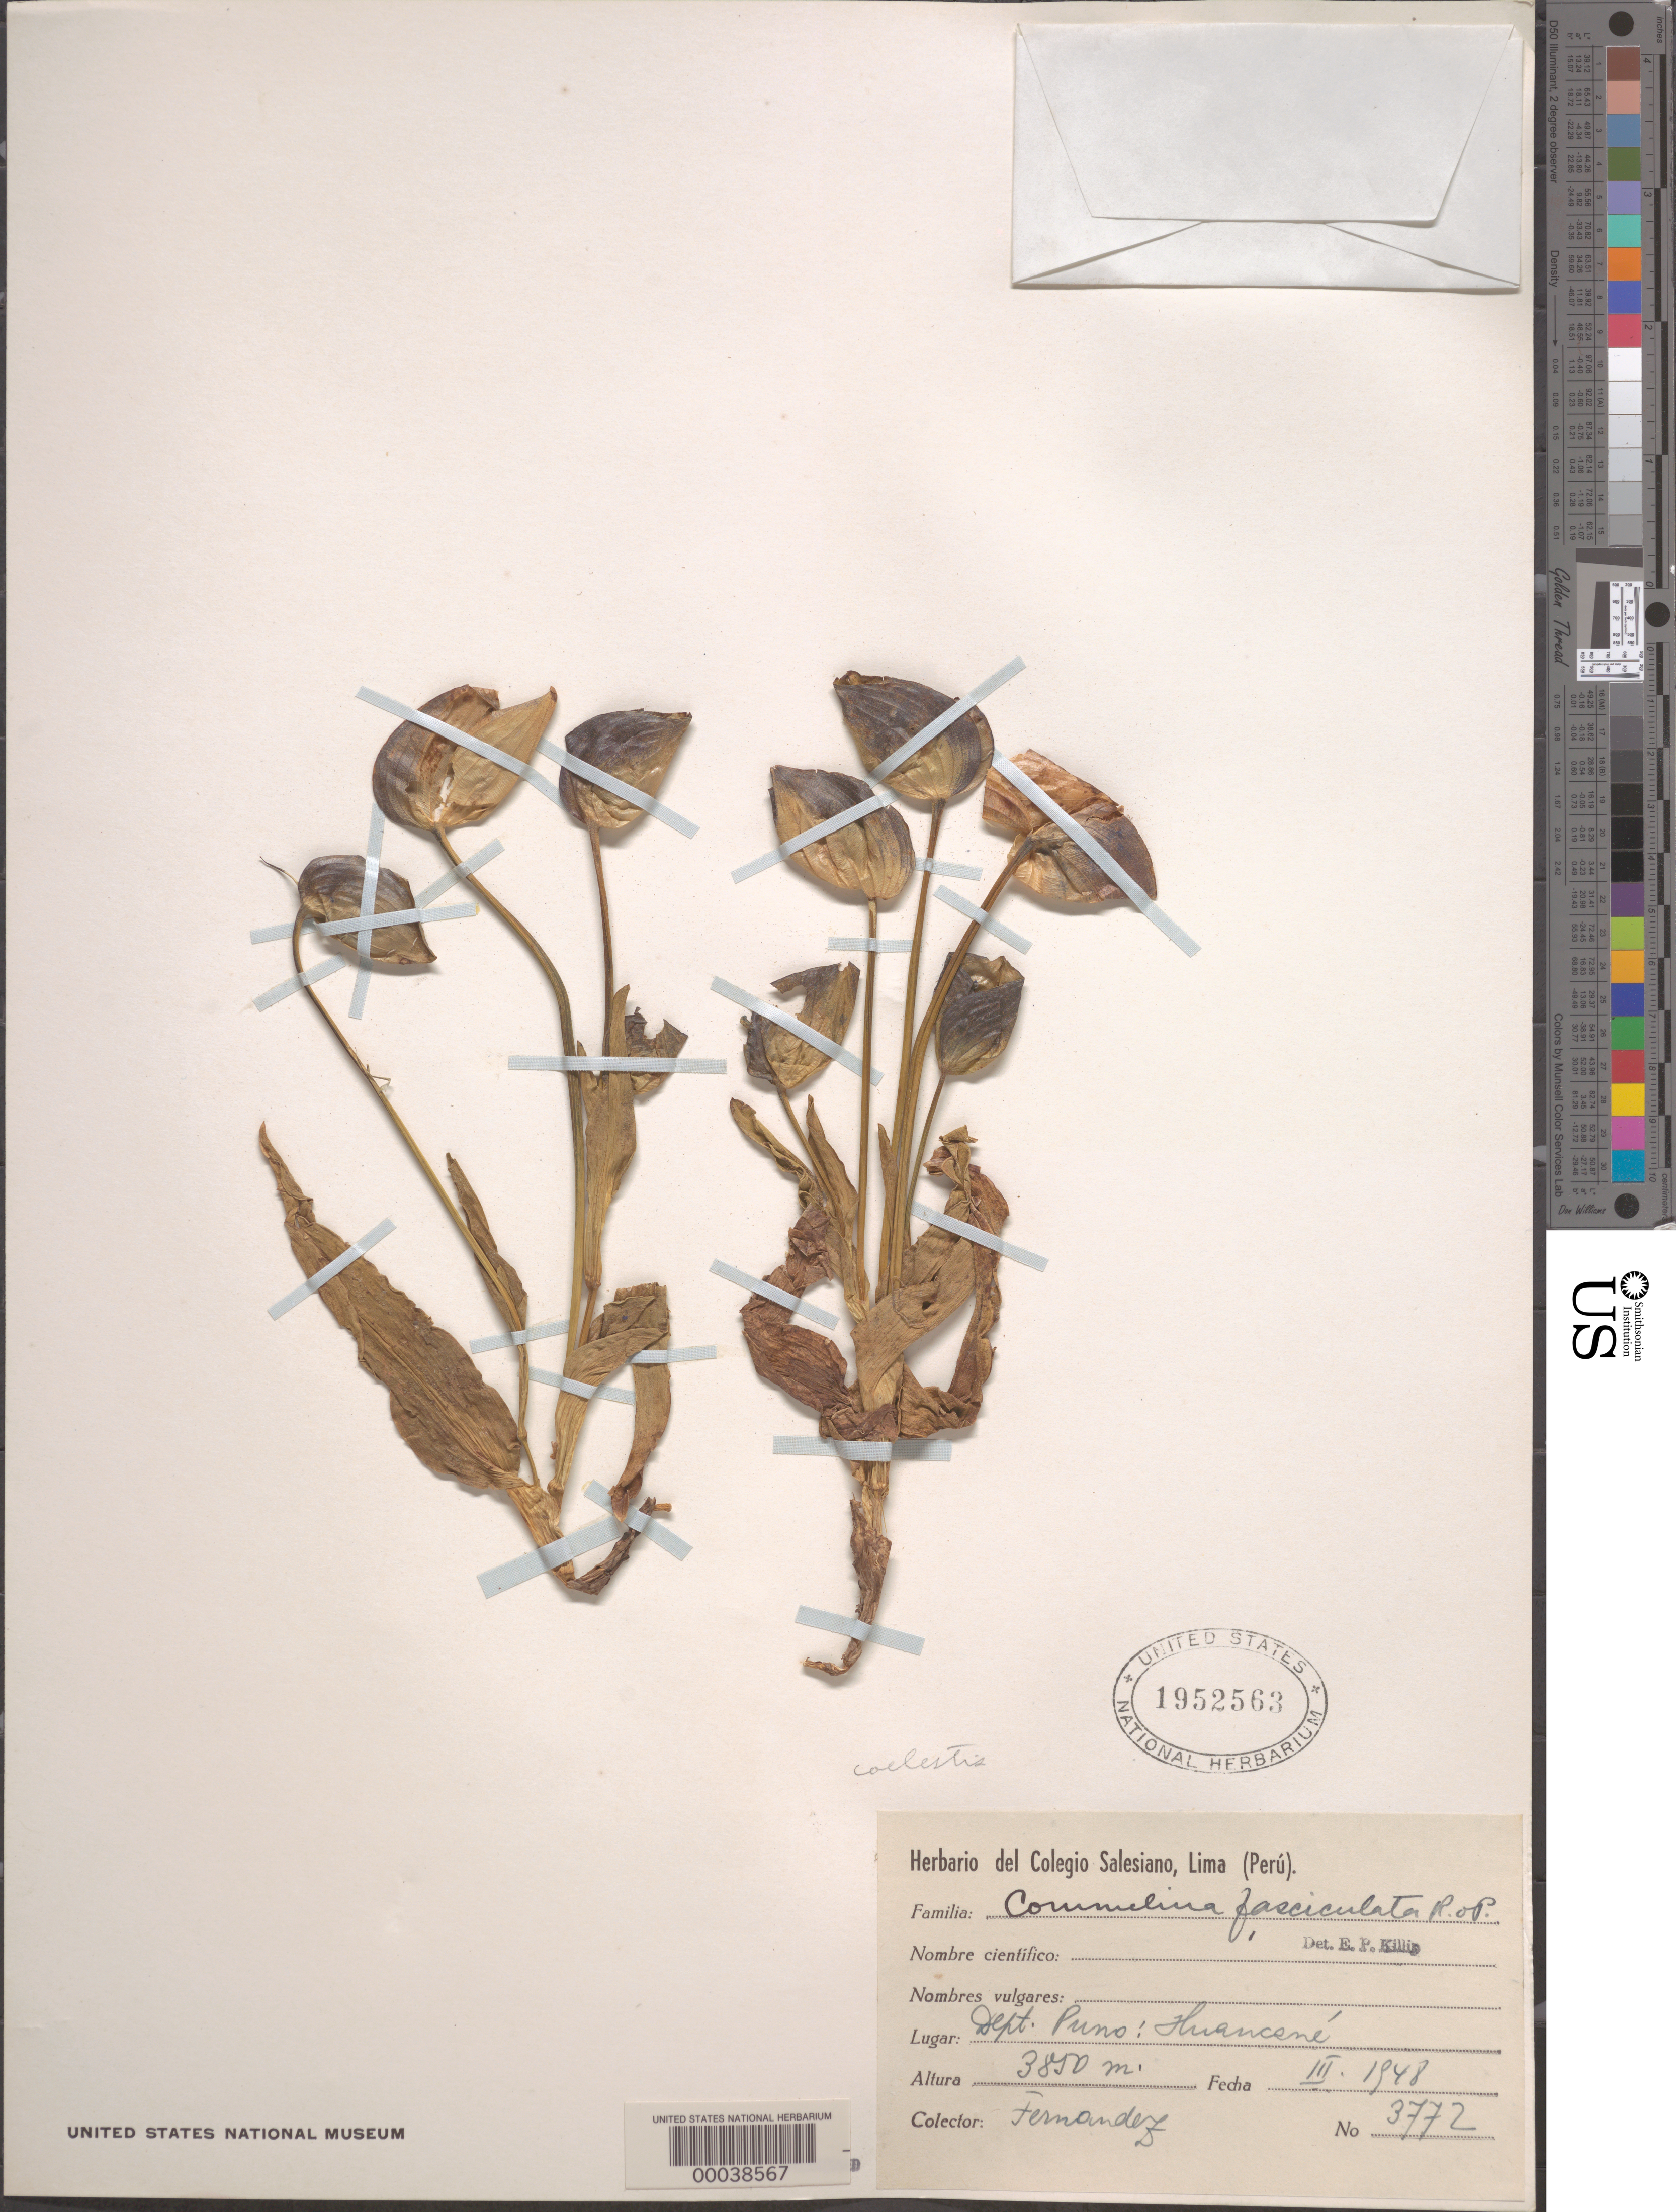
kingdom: Plantae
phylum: Tracheophyta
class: Liliopsida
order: Commelinales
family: Commelinaceae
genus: Commelina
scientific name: Commelina elliptica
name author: Kunth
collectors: -- Fernandez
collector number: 3772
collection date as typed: Mar 1948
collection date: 1948-03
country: Peru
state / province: Puno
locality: Huancene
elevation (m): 3870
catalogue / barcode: US 1952563